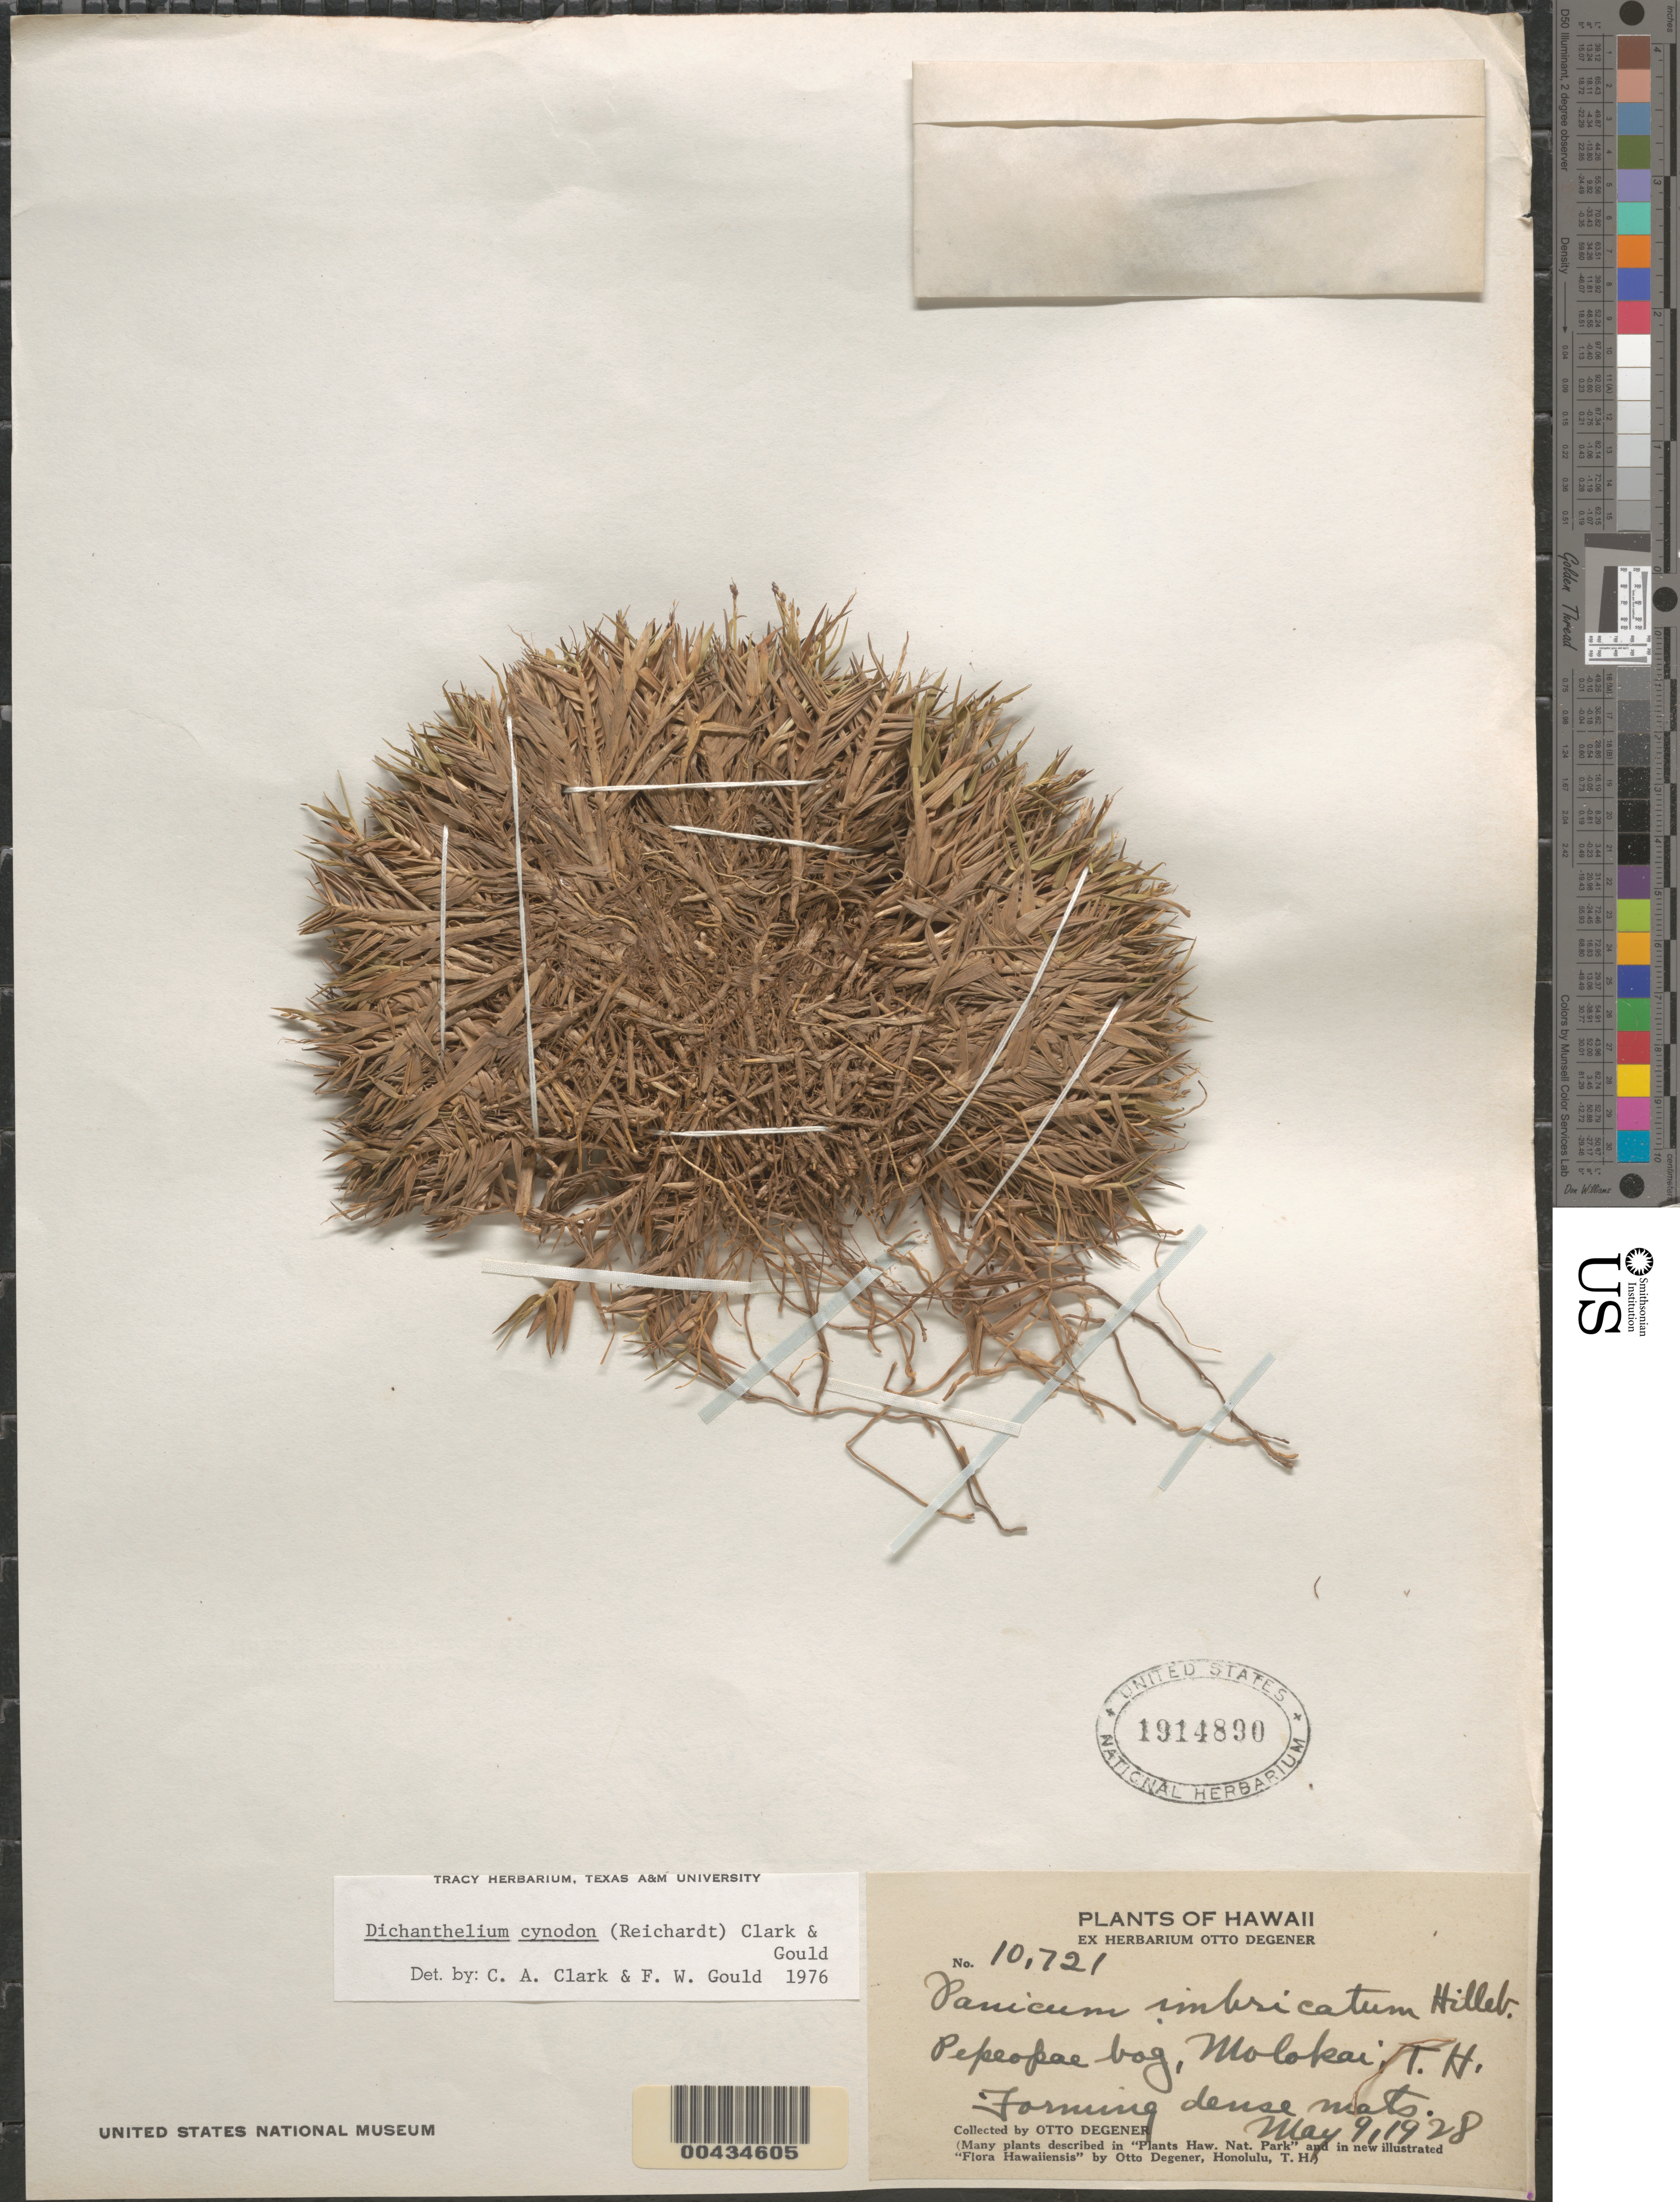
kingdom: Plantae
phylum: Tracheophyta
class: Liliopsida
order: Poales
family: Poaceae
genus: Dichanthelium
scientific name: Dichanthelium cynodon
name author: (Reichardt) C.A. Clark & Gould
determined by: Clark, C. A.; Gould, F. W.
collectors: O. Degener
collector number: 10721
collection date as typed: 9 May 1928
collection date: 1928-05-09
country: United States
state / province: Hawaii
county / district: Maui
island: Moloka'i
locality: Pepeopae Bog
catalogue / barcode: US 1914890